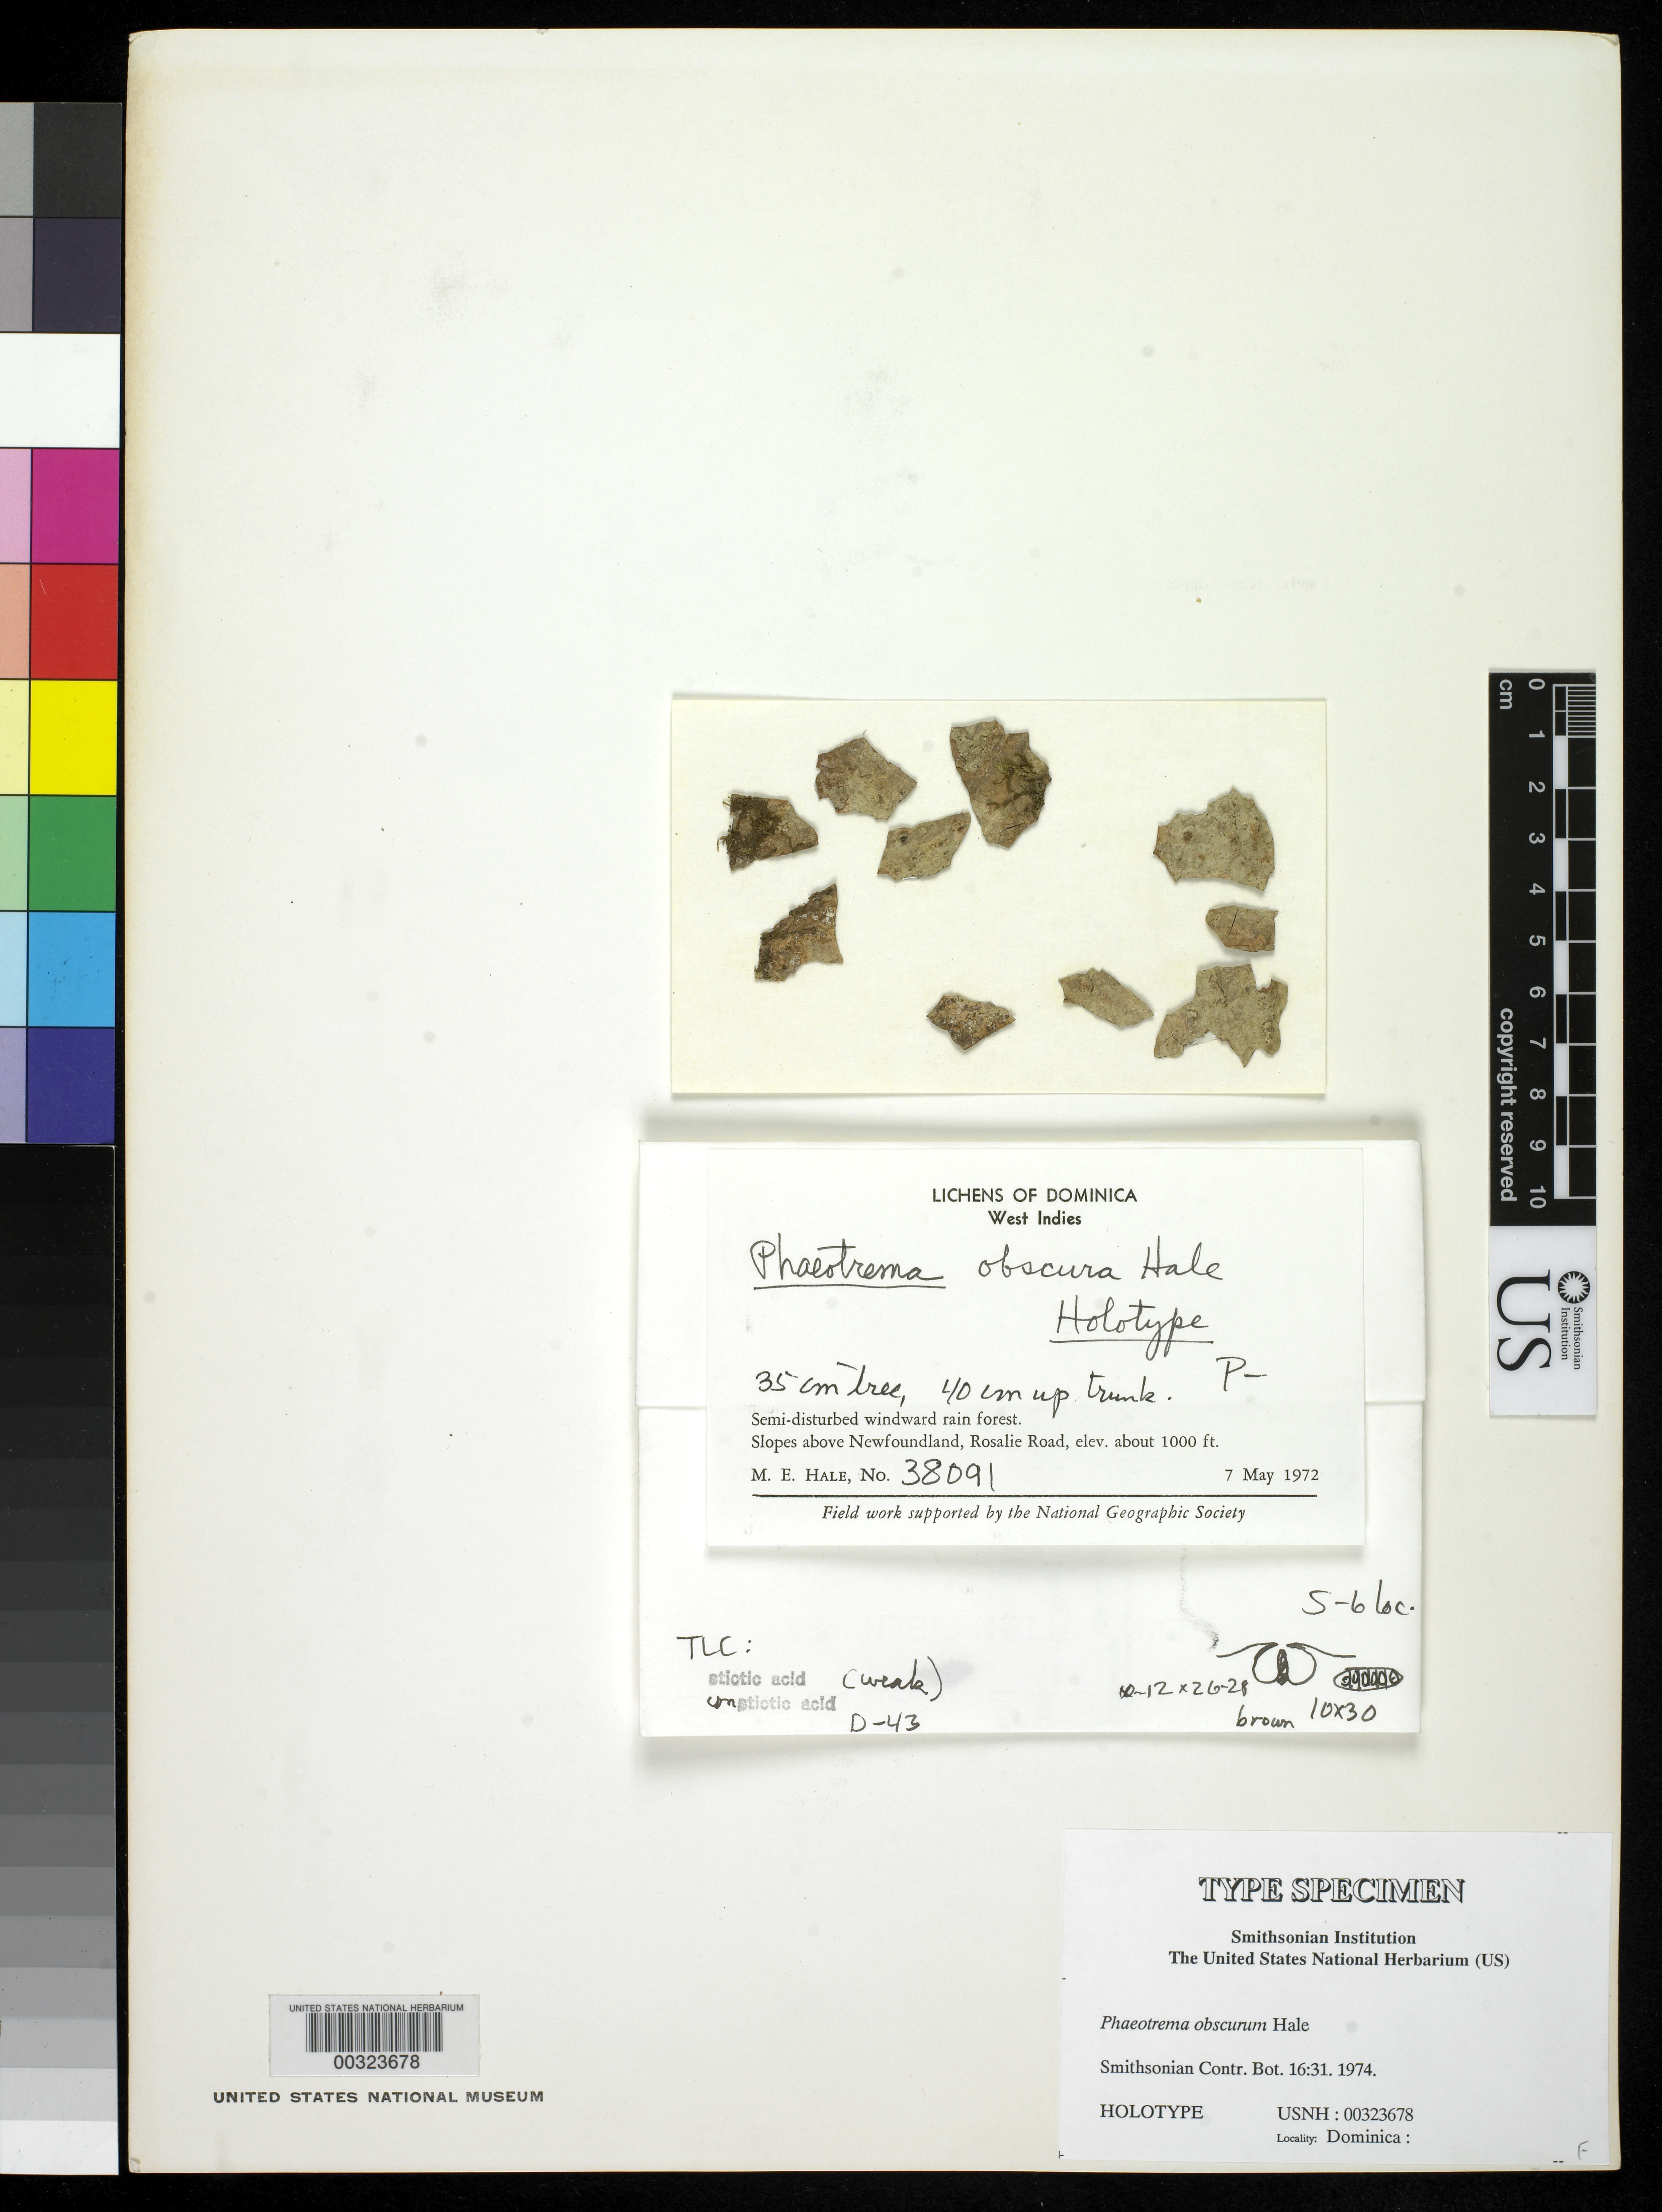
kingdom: Fungi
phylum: Ascomycota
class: Lecanoromycetes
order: Ostropales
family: Graphidaceae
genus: Phaeotrema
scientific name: Phaeotrema obscurum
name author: Hale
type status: Holotype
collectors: M. Hale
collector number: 38091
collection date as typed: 07 May 1972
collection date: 1972-05-07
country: Dominica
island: Dominica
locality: Slopes above Newfoundland, Rosalie Road.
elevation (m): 305